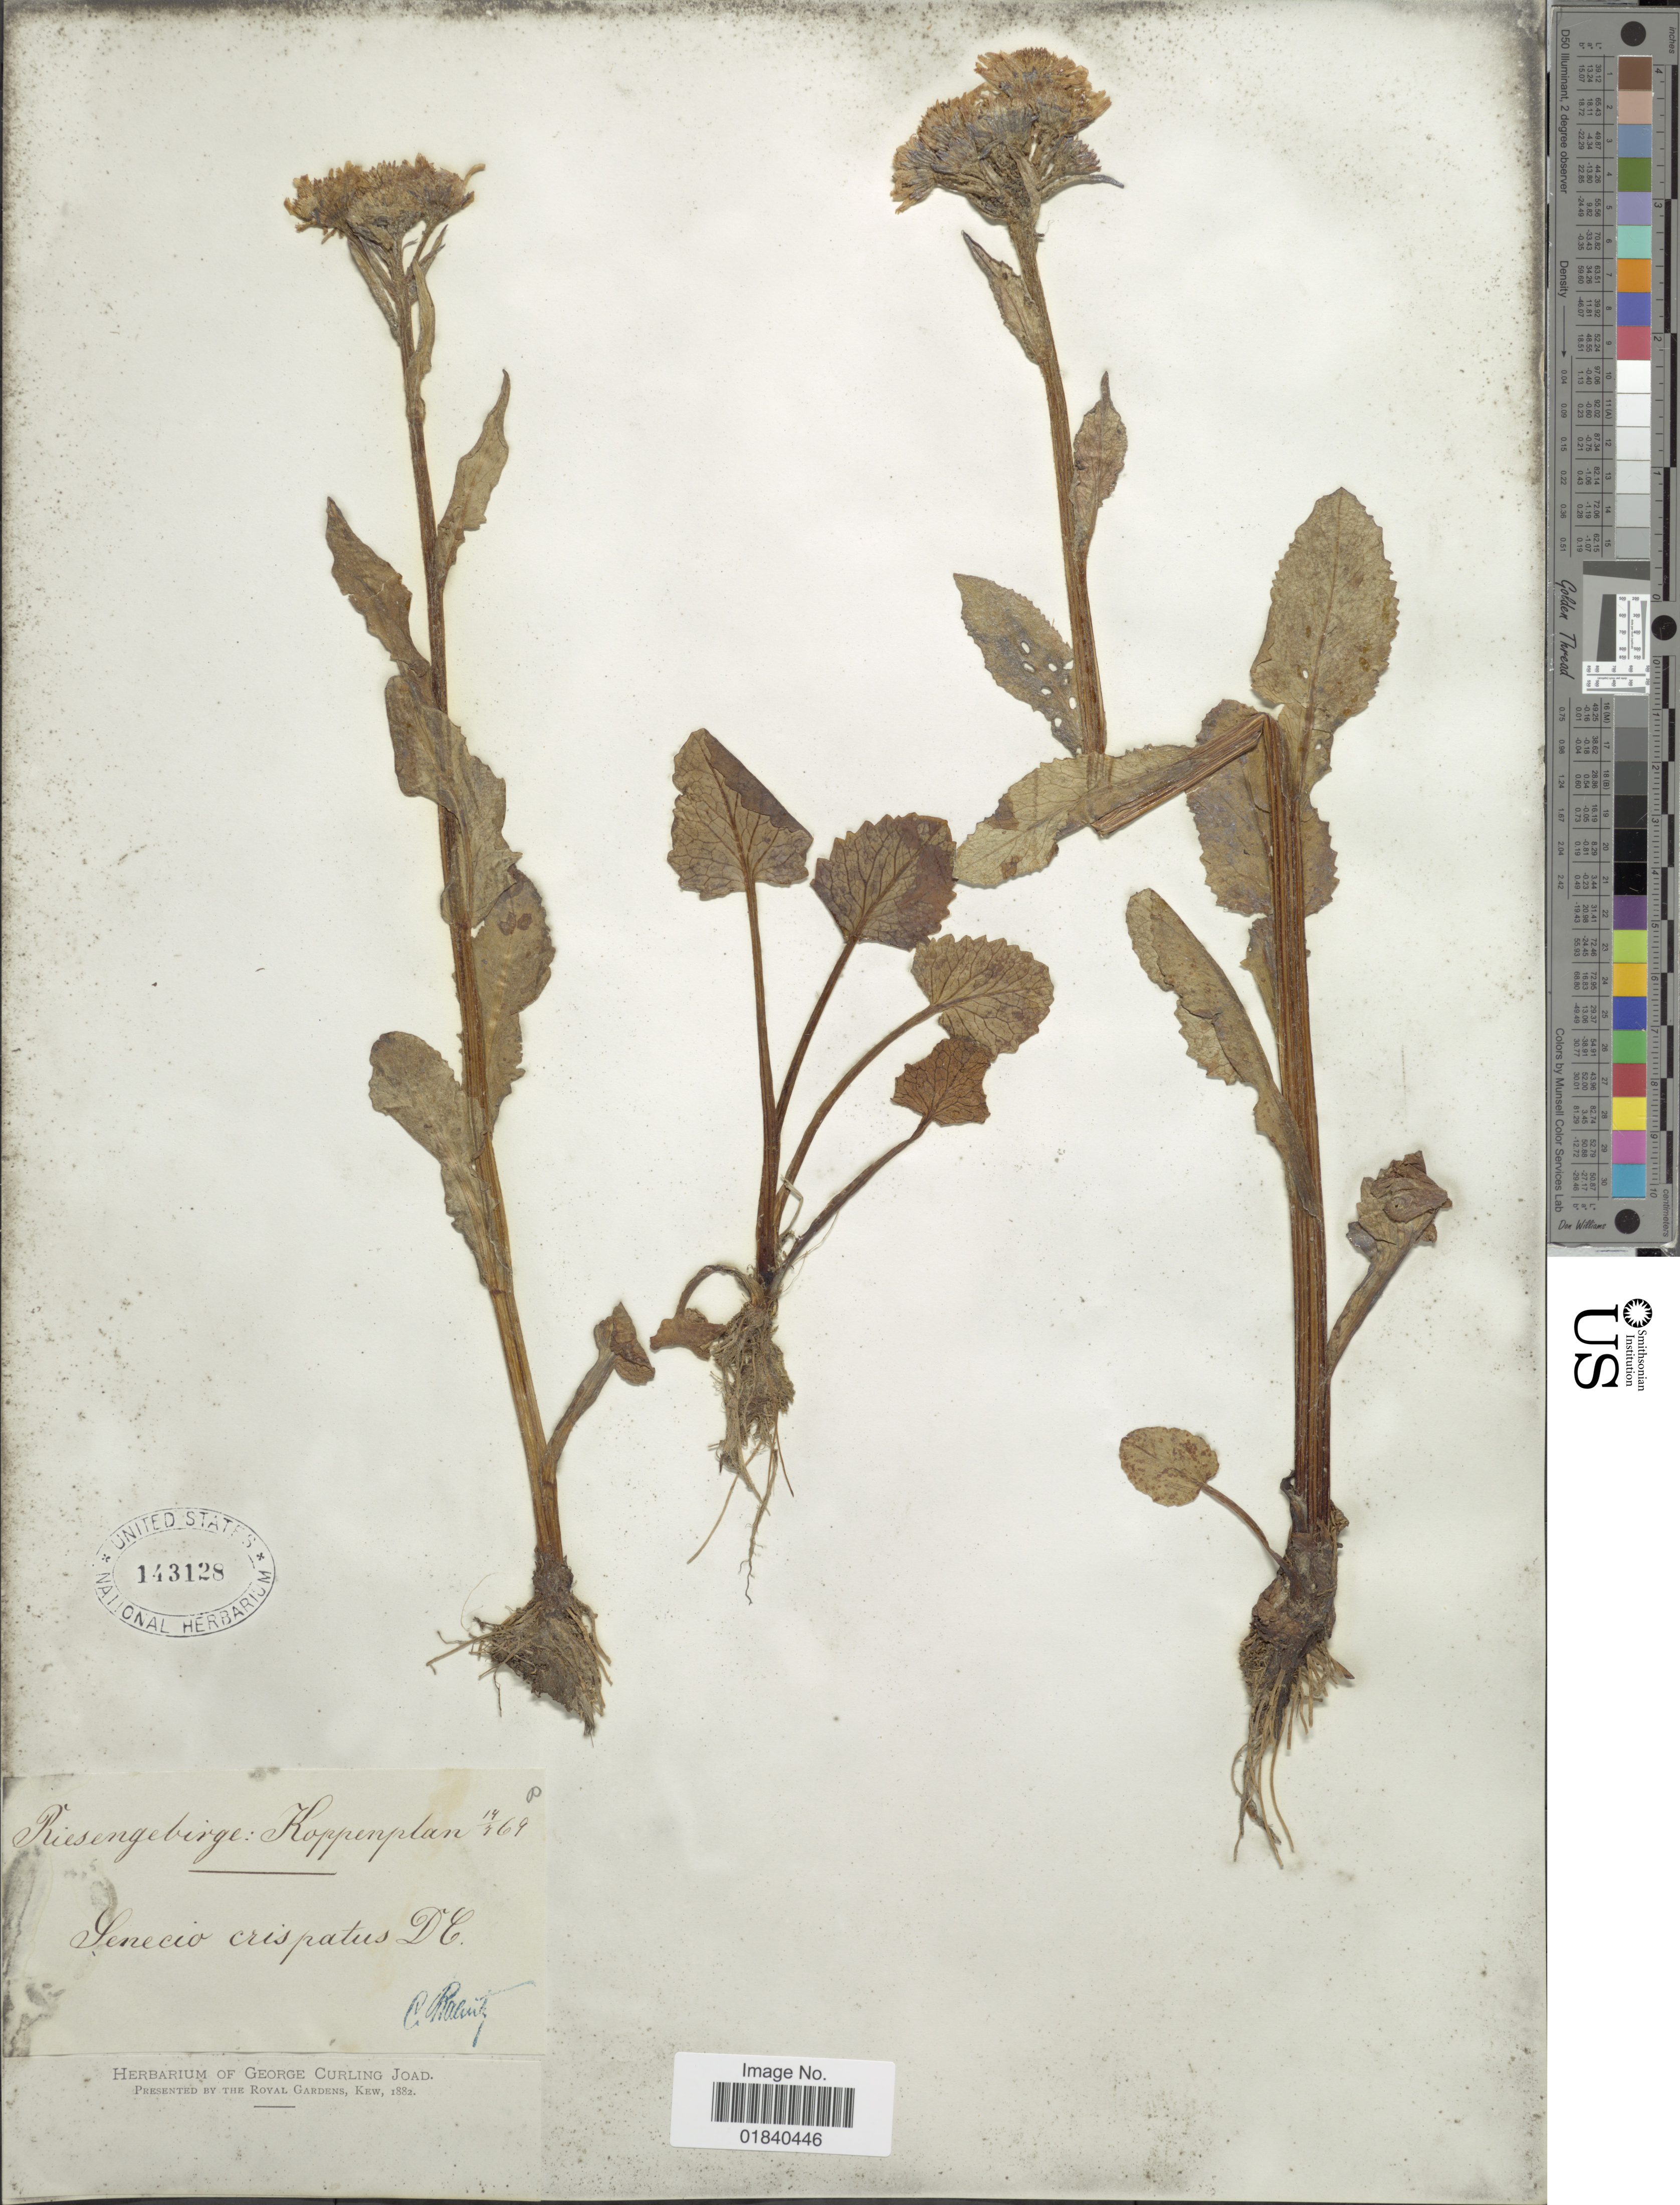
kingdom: Plantae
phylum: Tracheophyta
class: Magnoliopsida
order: Asterales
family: Asteraceae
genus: Tephroseris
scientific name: Tephroseris crispa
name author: (Jacquinot) Rchb.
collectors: C. Ralintz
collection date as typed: Transcribed d/m/y: 14/7/69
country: Poland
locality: Riesengebirge: Koppenplan.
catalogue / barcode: US 143128